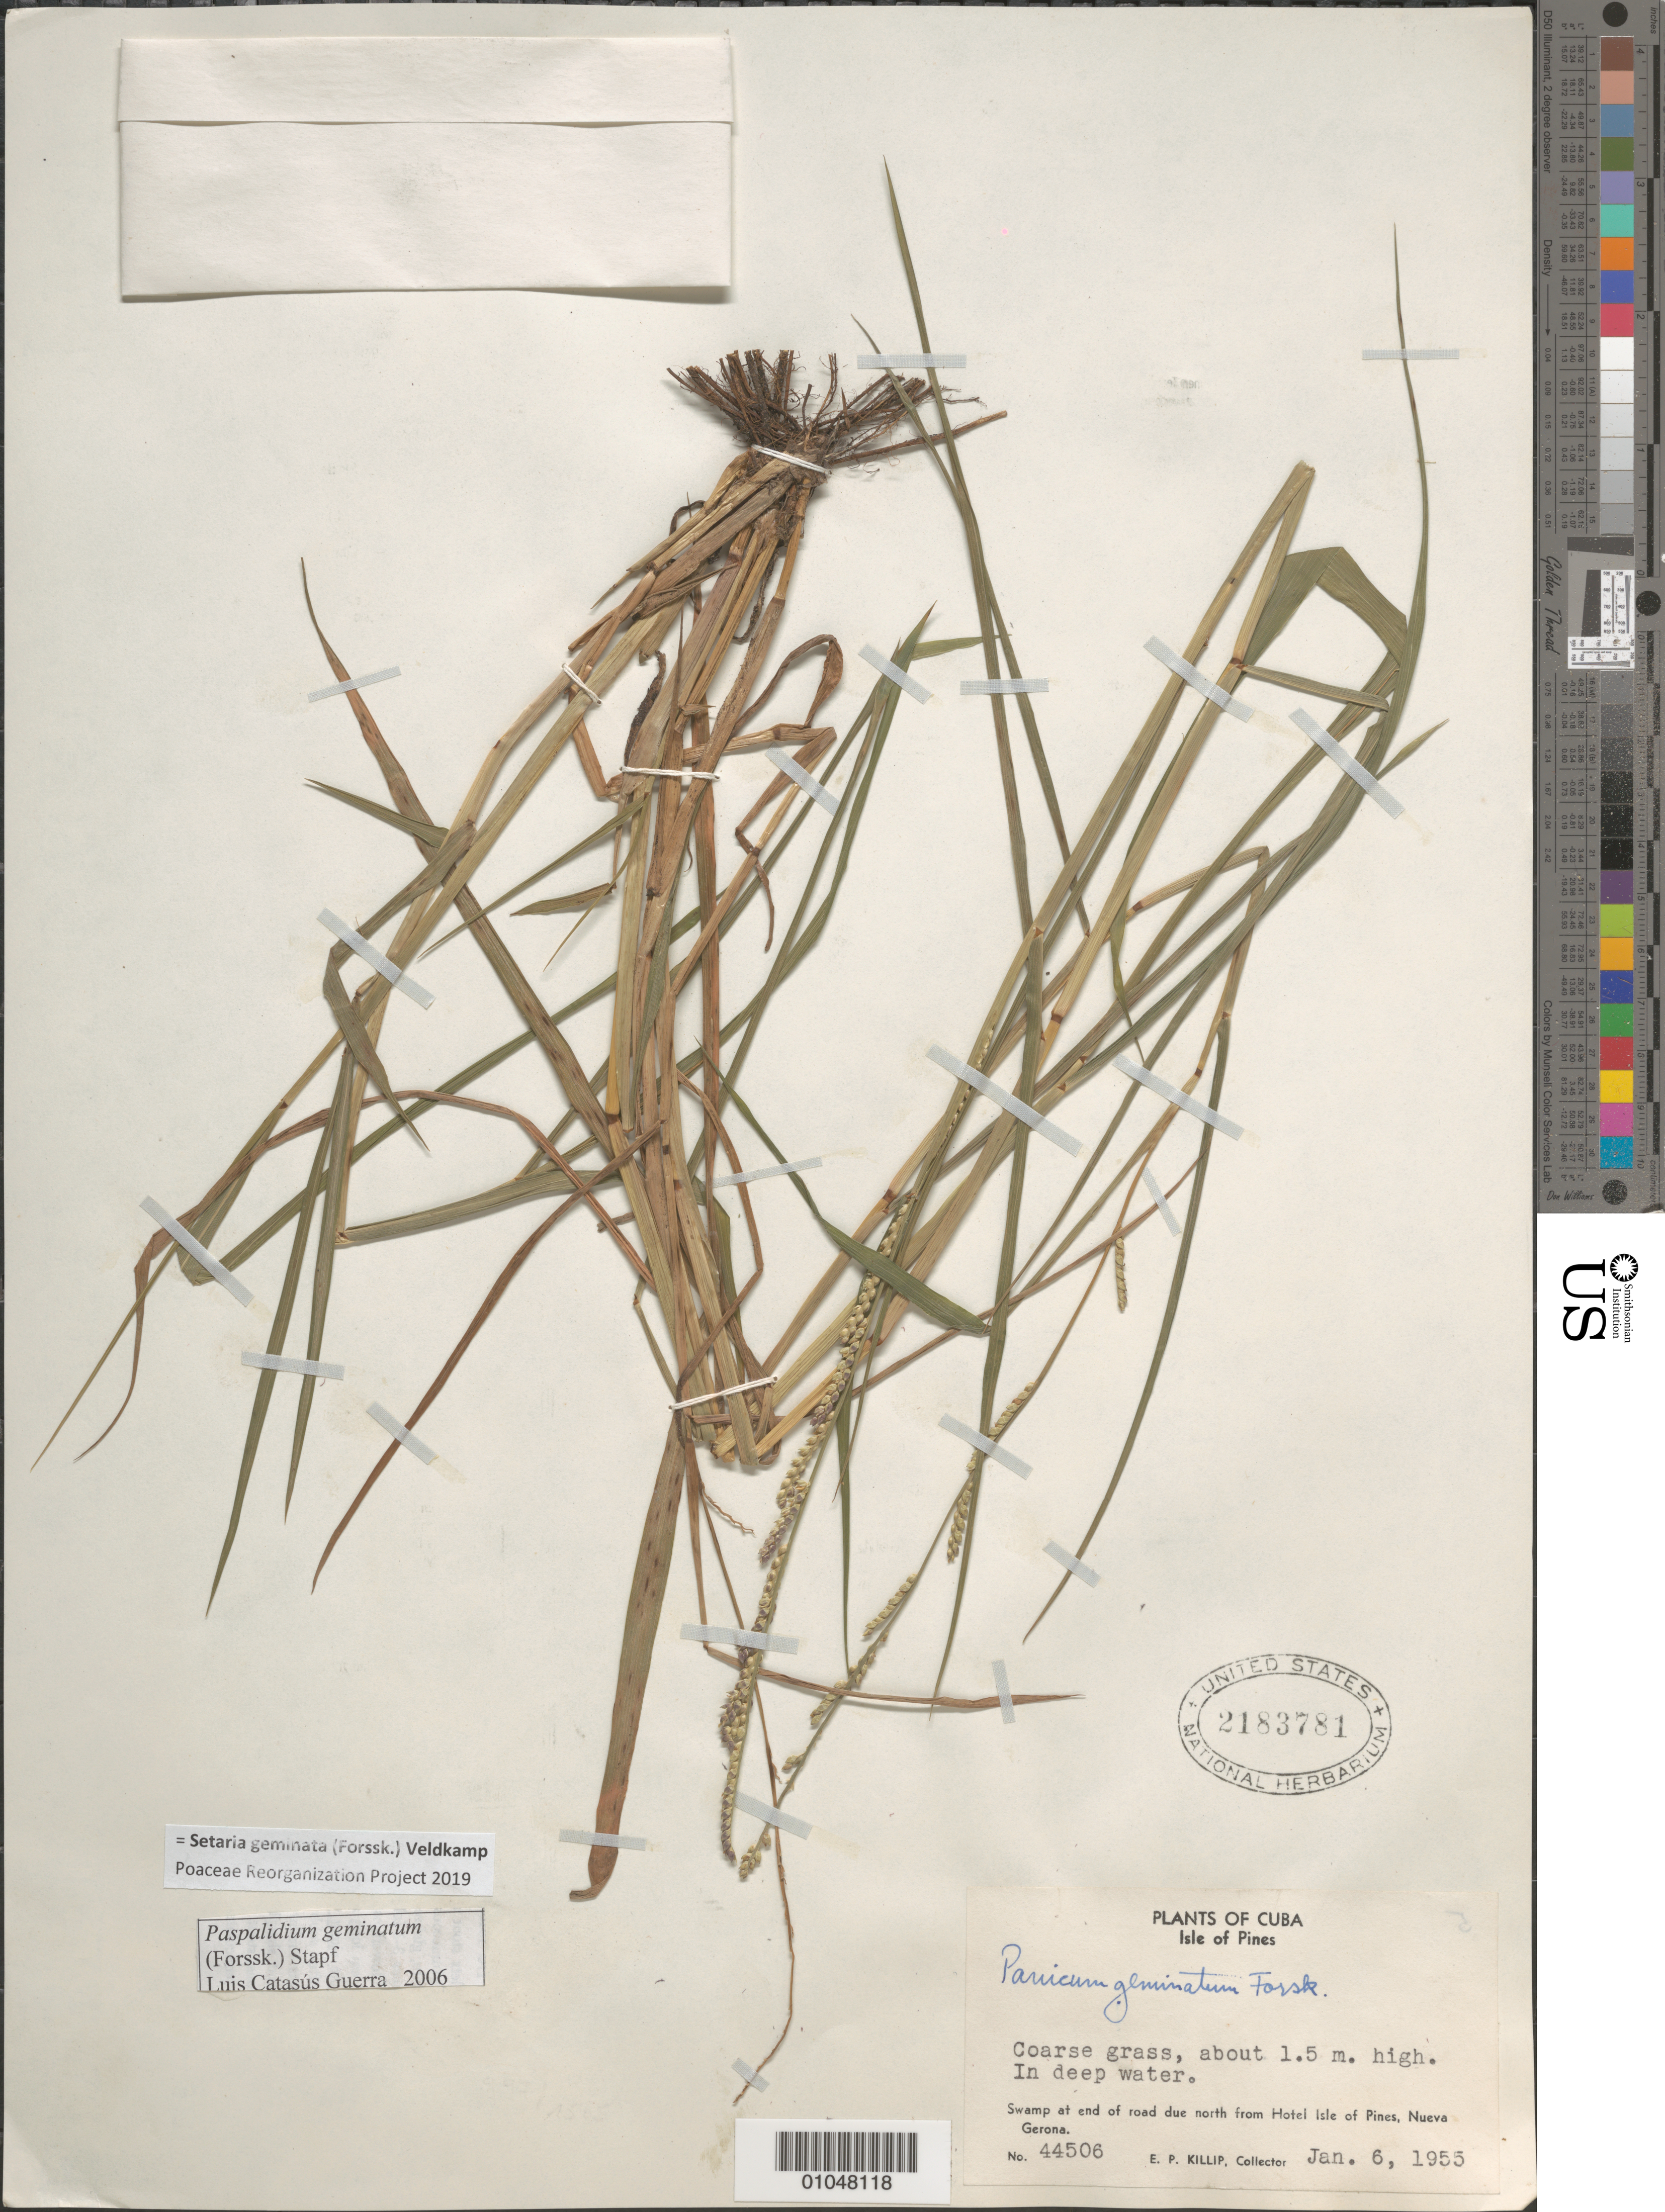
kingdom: Plantae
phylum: Tracheophyta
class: Liliopsida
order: Poales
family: Poaceae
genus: Panicum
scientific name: Panicum geminatum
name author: Forssk.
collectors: E. P. Killip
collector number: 44506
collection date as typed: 06 Jan 1955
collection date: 1955-01-06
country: Cuba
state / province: Isla de la Juventud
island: Isla de la Juventud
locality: Swamp at end of rd due N from Hotel Isle of Pines, Nueva Gerona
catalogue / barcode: US 2183781